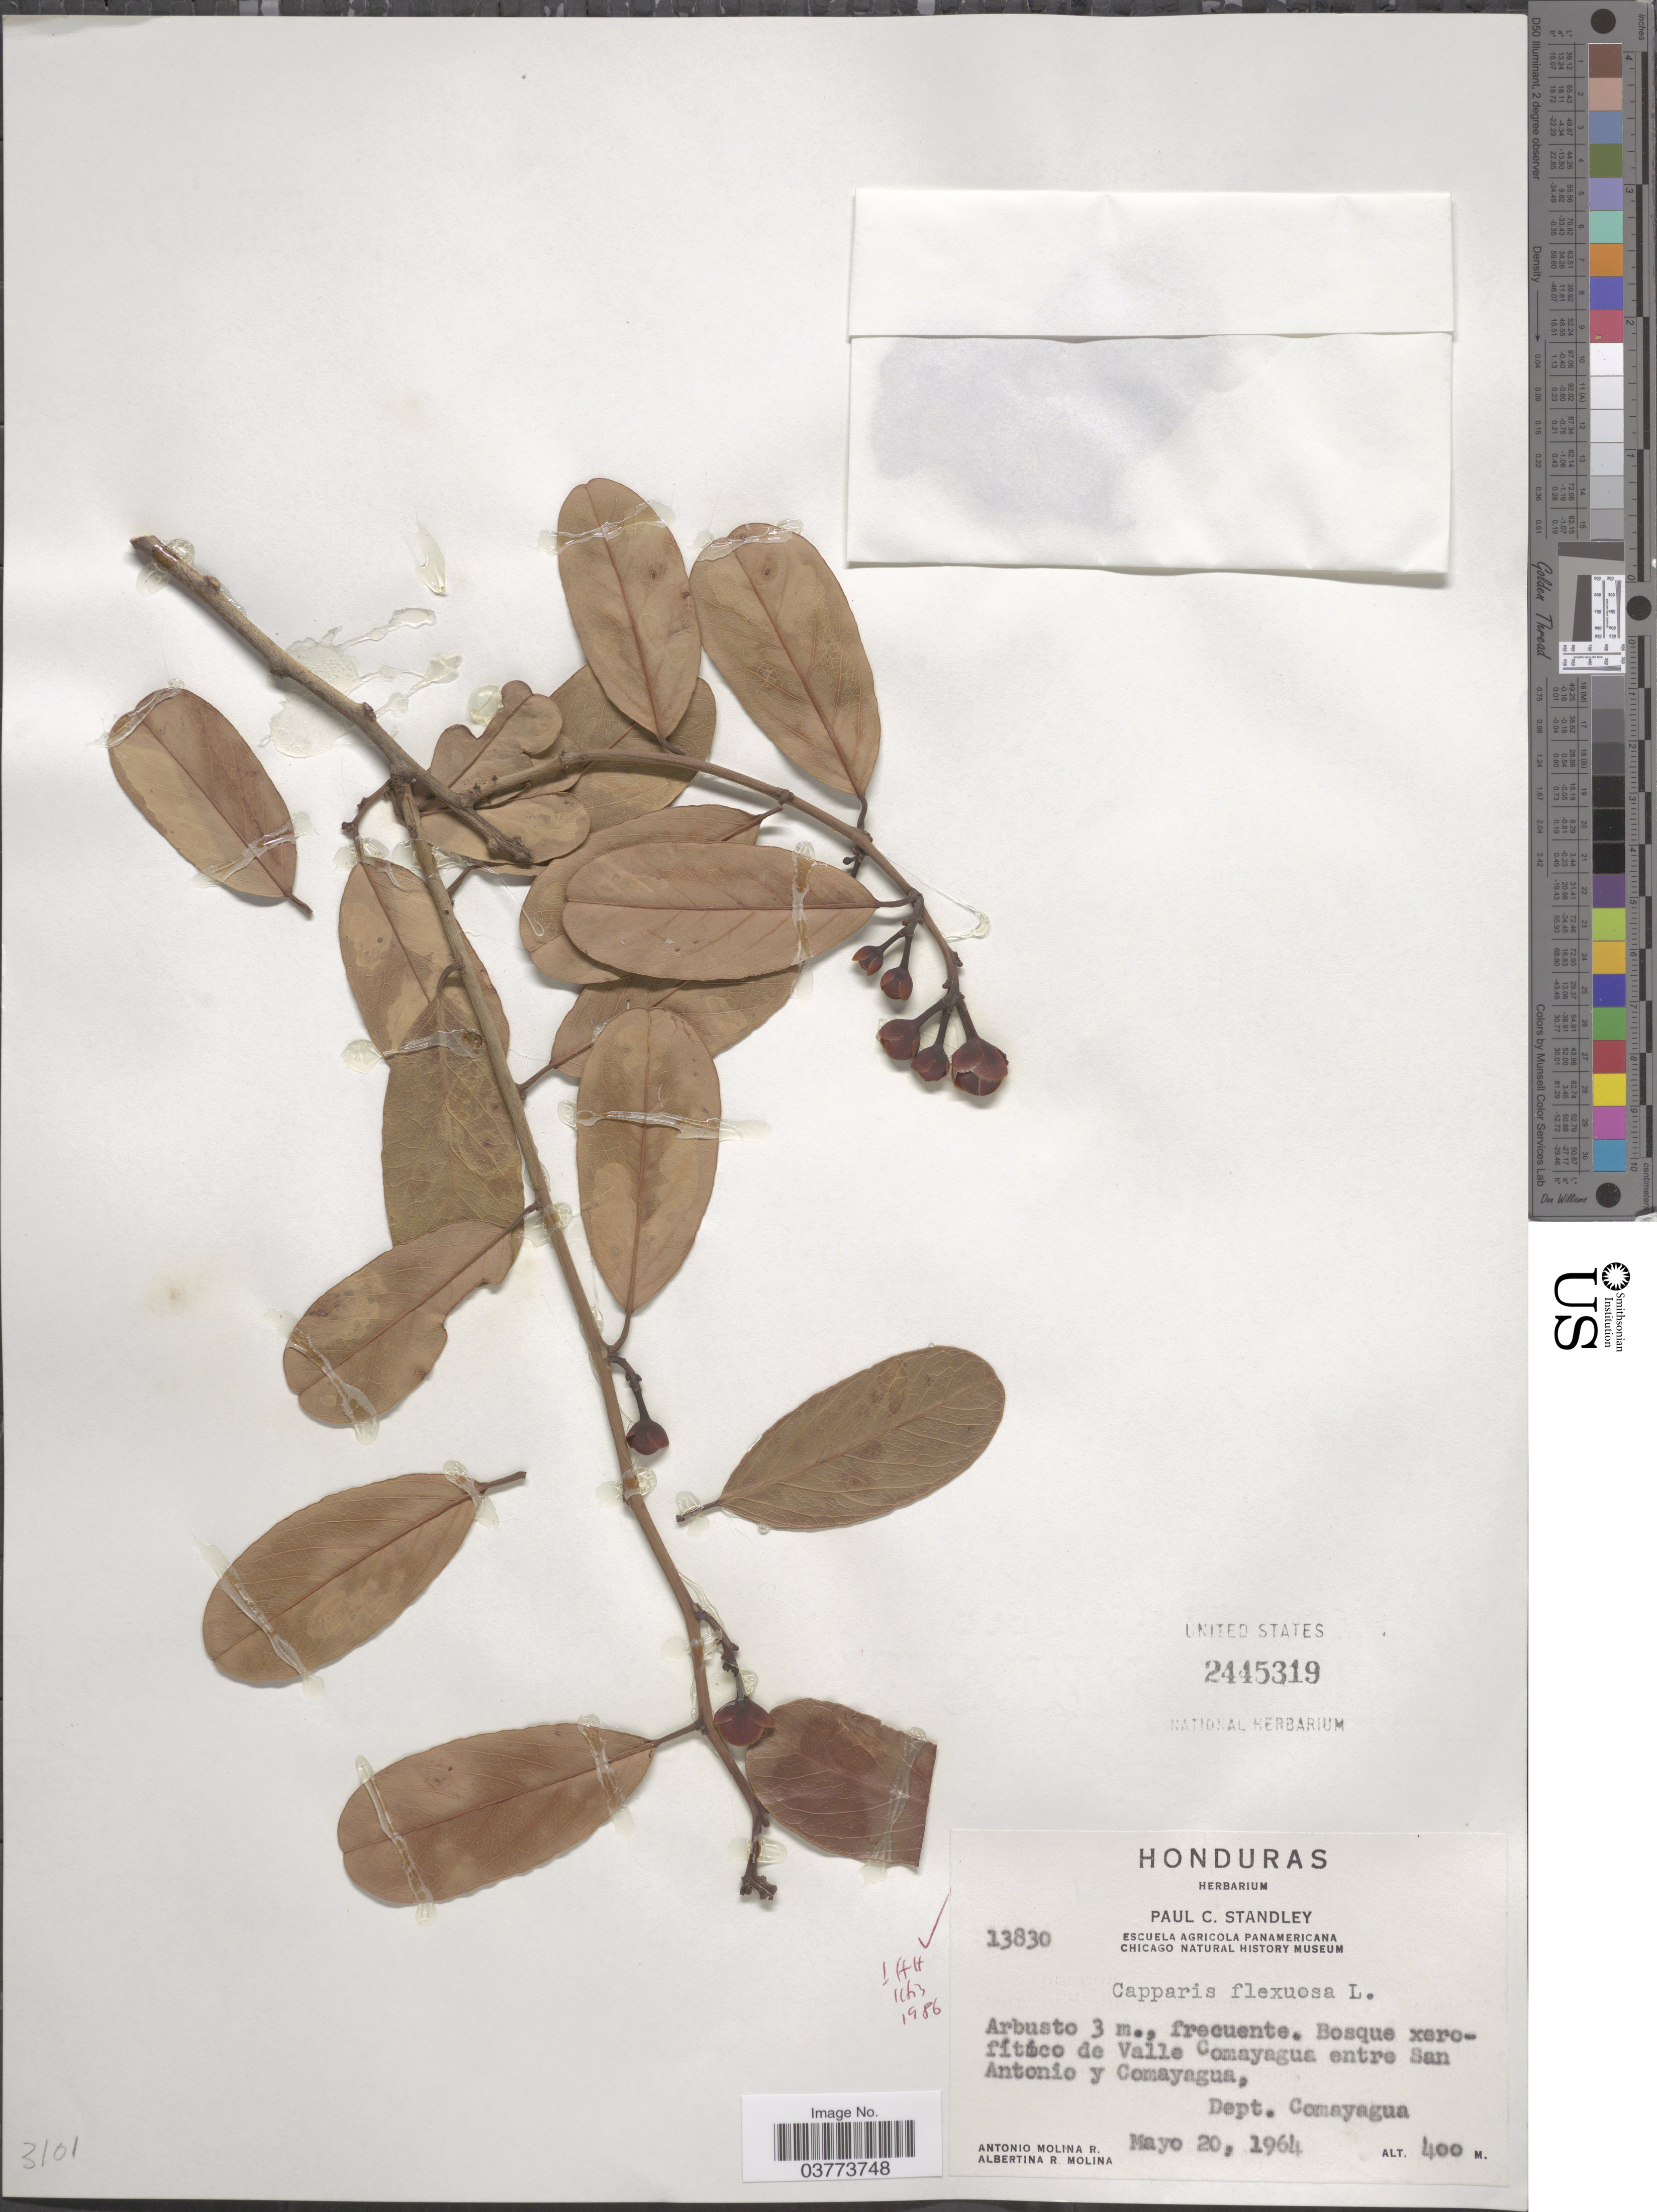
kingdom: Plantae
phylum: Tracheophyta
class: Magnoliopsida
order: Brassicales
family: Capparaceae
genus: Cynophalla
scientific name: Cynophalla flexuosa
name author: (L.) J. Presl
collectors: A. Molina R. & A. R. Molina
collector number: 13830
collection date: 1964-05-20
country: Honduras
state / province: Comayagua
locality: Bosque xerofitico de Valle Comayagua entre San Antonio y Comayagua, Dept. Comayagua.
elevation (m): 400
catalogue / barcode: US 2445319